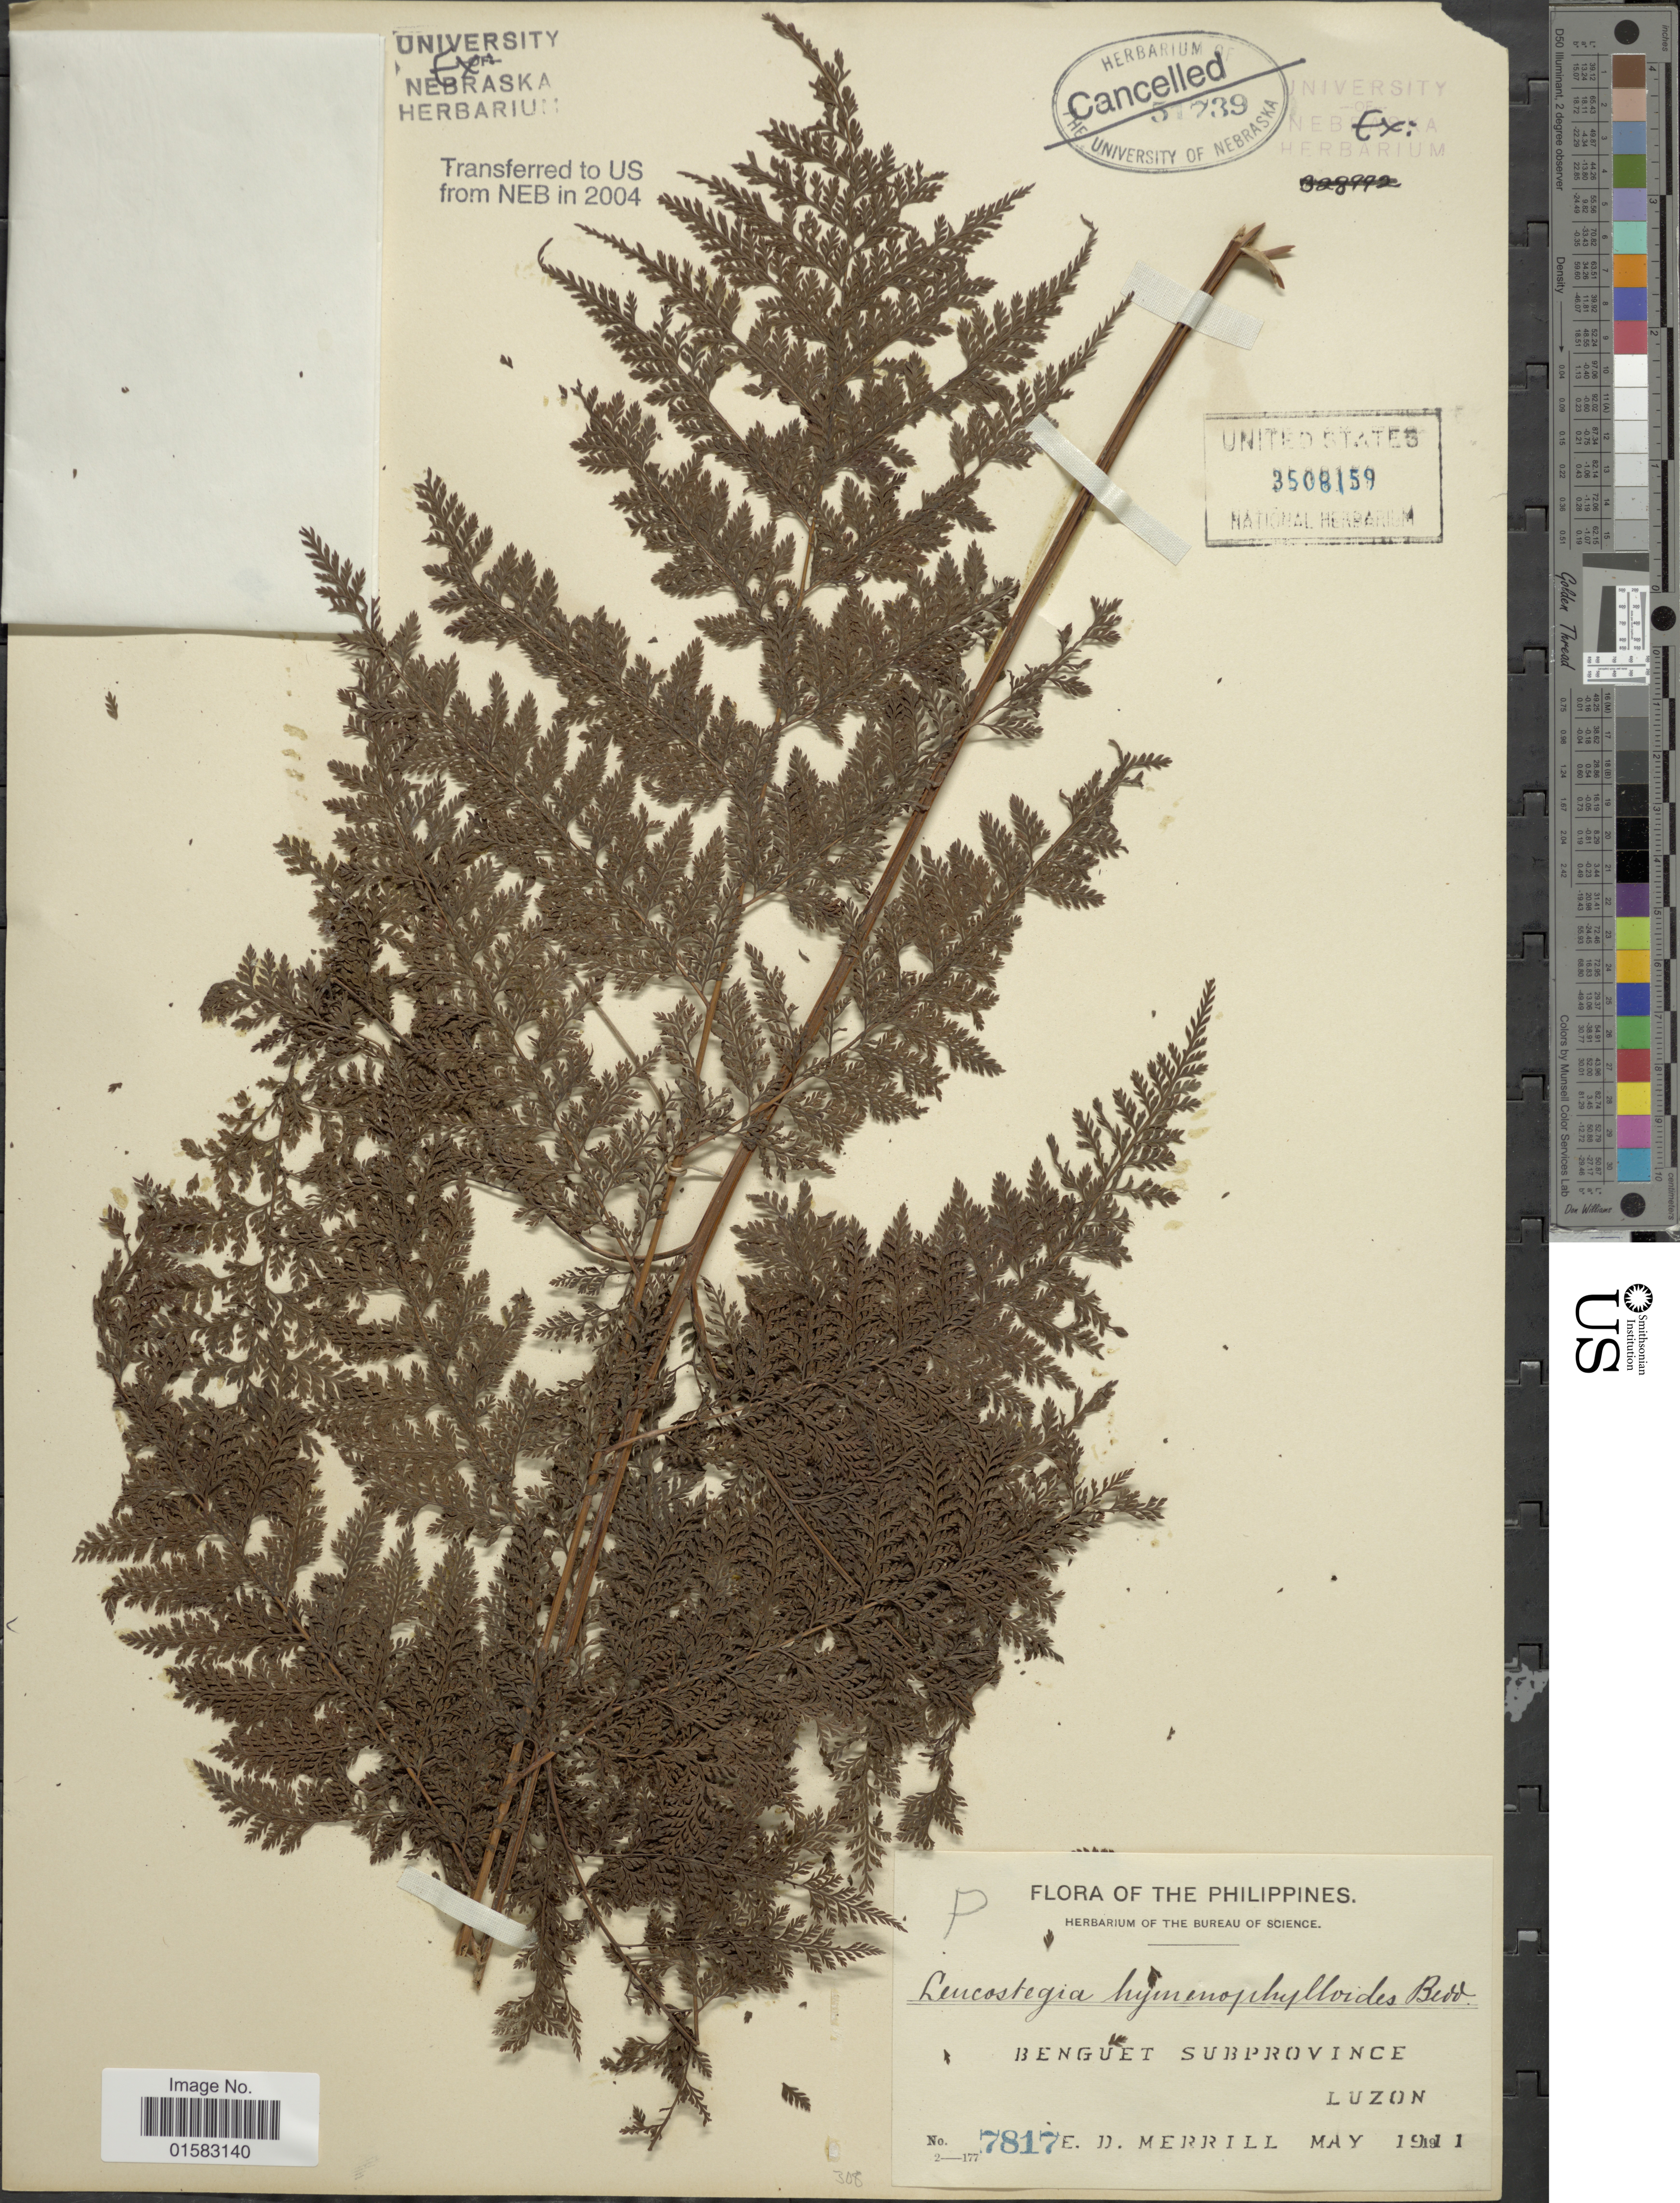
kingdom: Plantae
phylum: Tracheophyta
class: Polypodiopsida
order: Polypodiales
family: Davalliaceae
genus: Davallia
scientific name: Davallia hymenophylloides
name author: (Bedd.) Kuhn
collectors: E. D. Merrill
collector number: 7817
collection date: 1911-05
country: Philippines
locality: Benguet Subprovince, Luzon